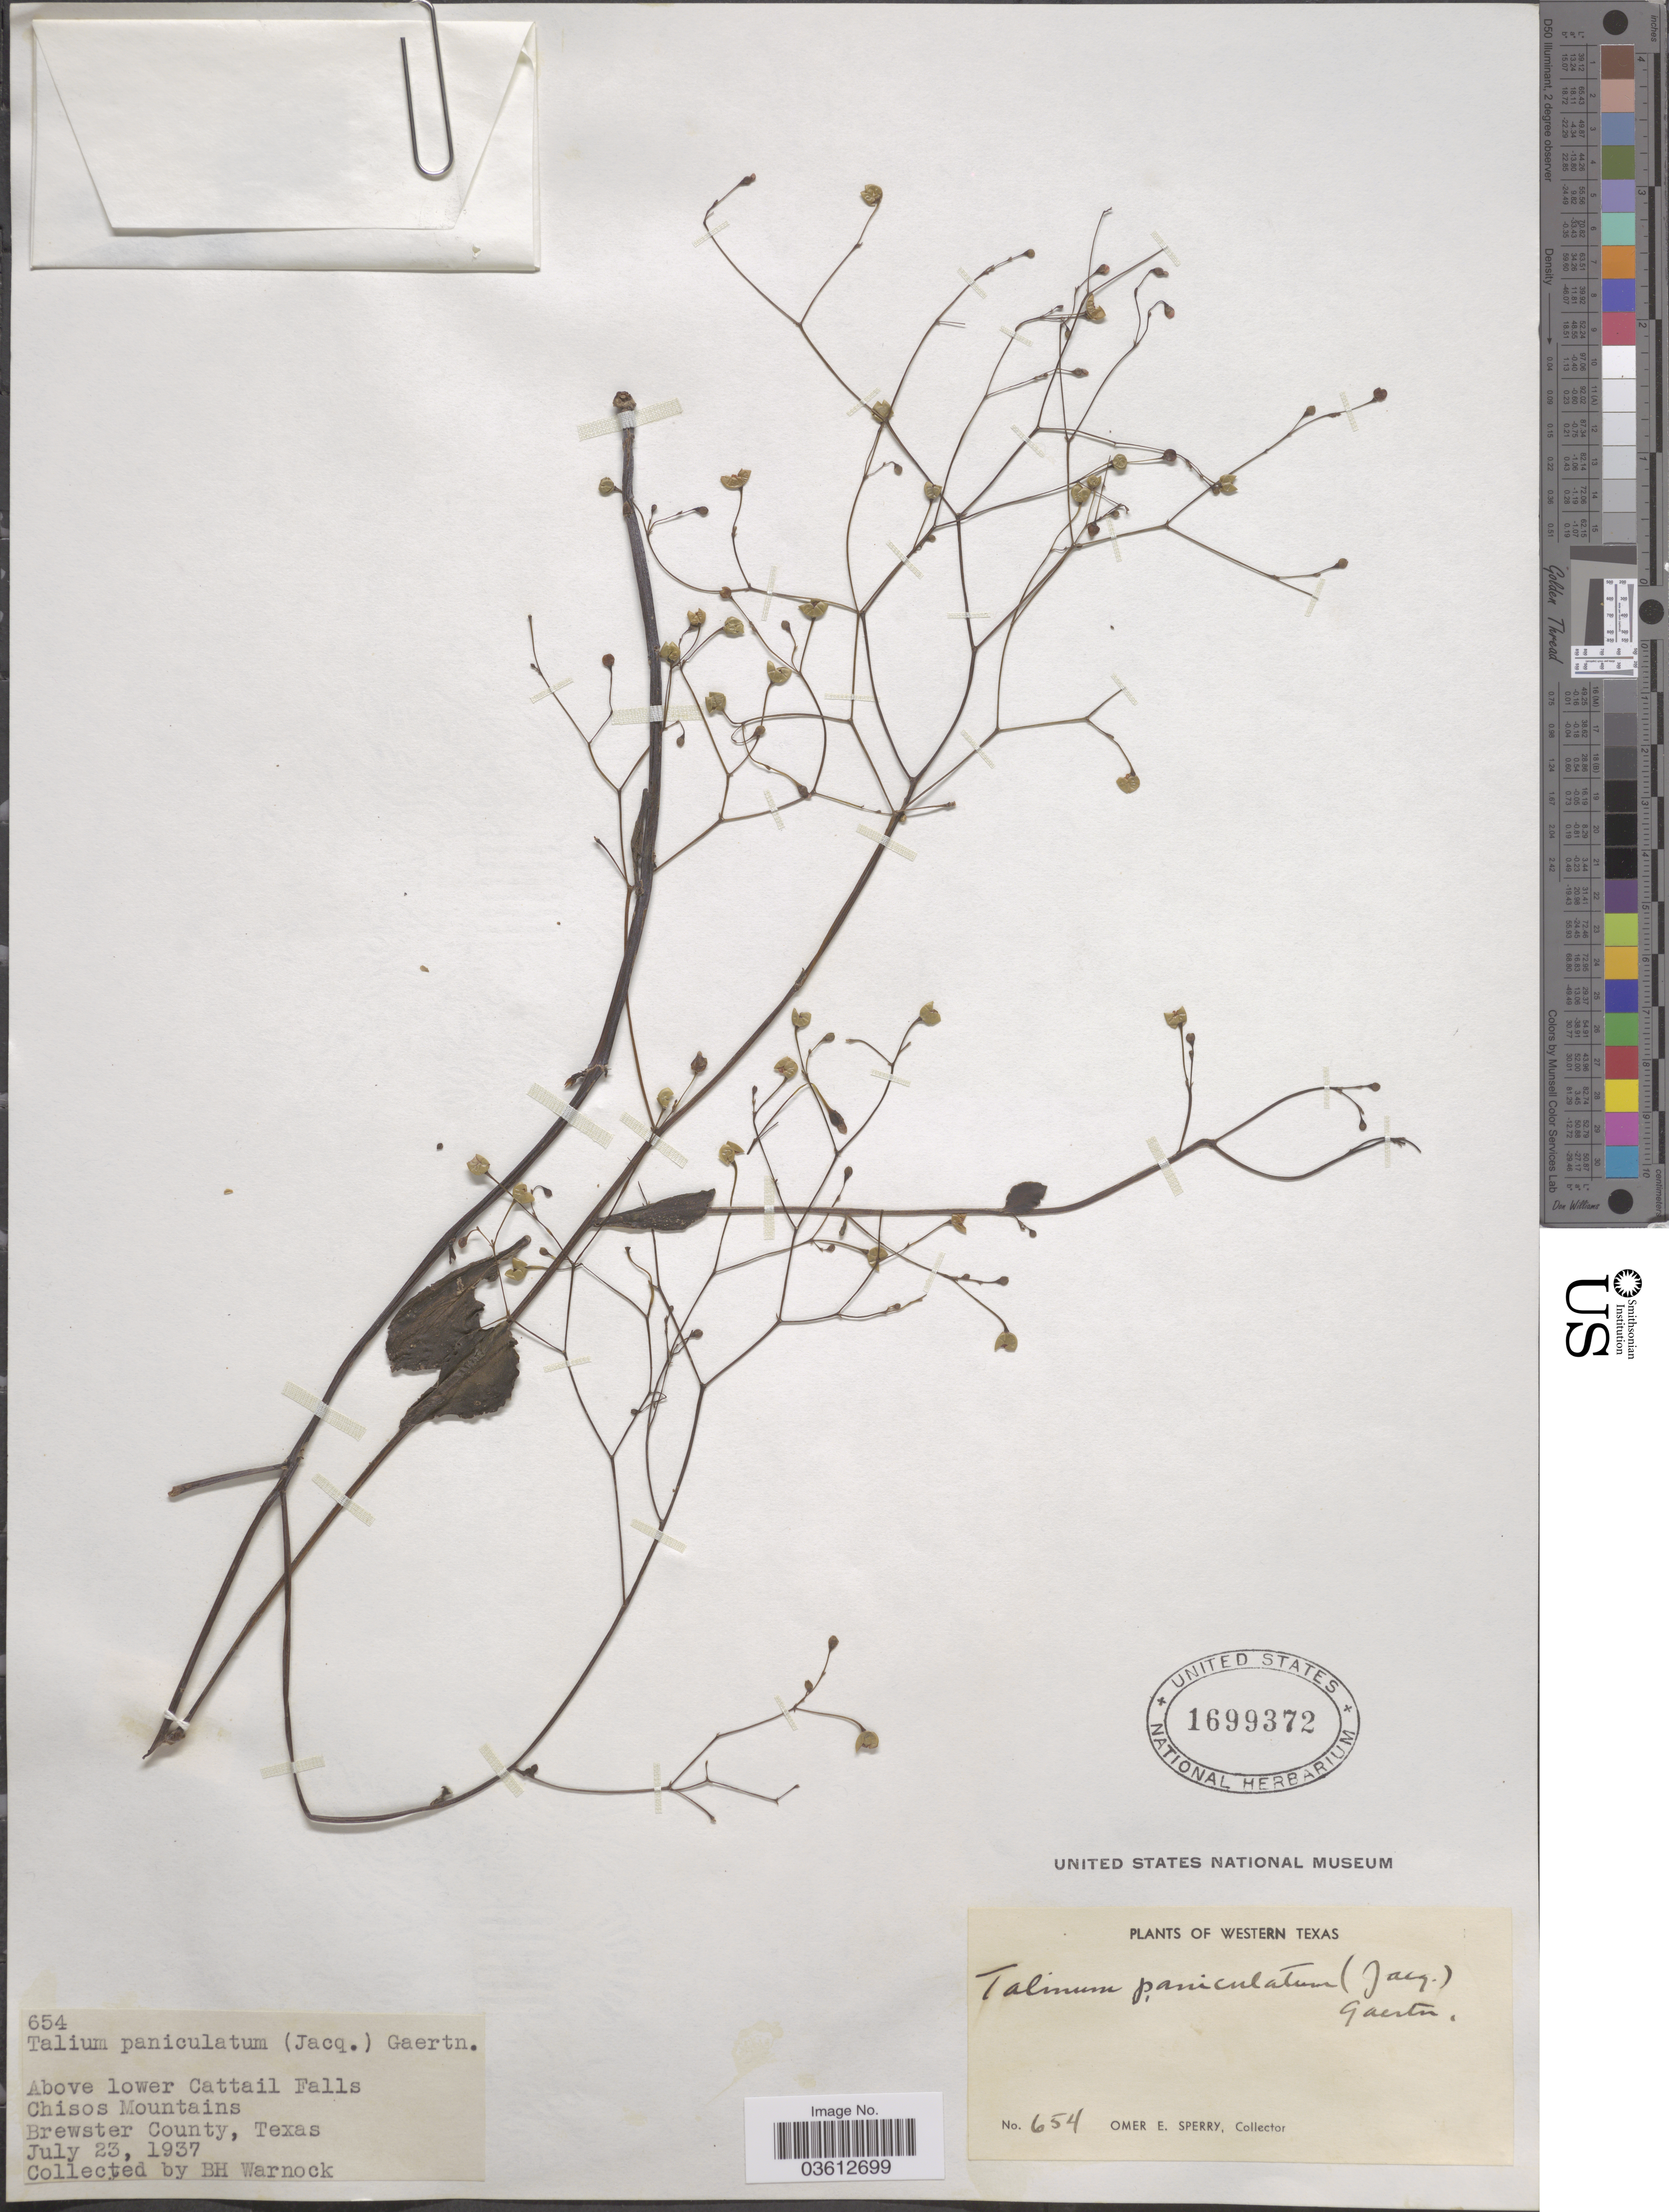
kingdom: Plantae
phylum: Tracheophyta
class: Magnoliopsida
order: Caryophyllales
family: Talinaceae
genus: Talinum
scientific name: Talinum paniculatum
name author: (Jacq.) Gaertn.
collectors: B. H. Warnock & O. E. Sperry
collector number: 654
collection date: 1937-07-23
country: United States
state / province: Texas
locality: Western Texas. Above lower Cattail Falls. Chisos Mountains, Brewster County.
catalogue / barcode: US 1699372